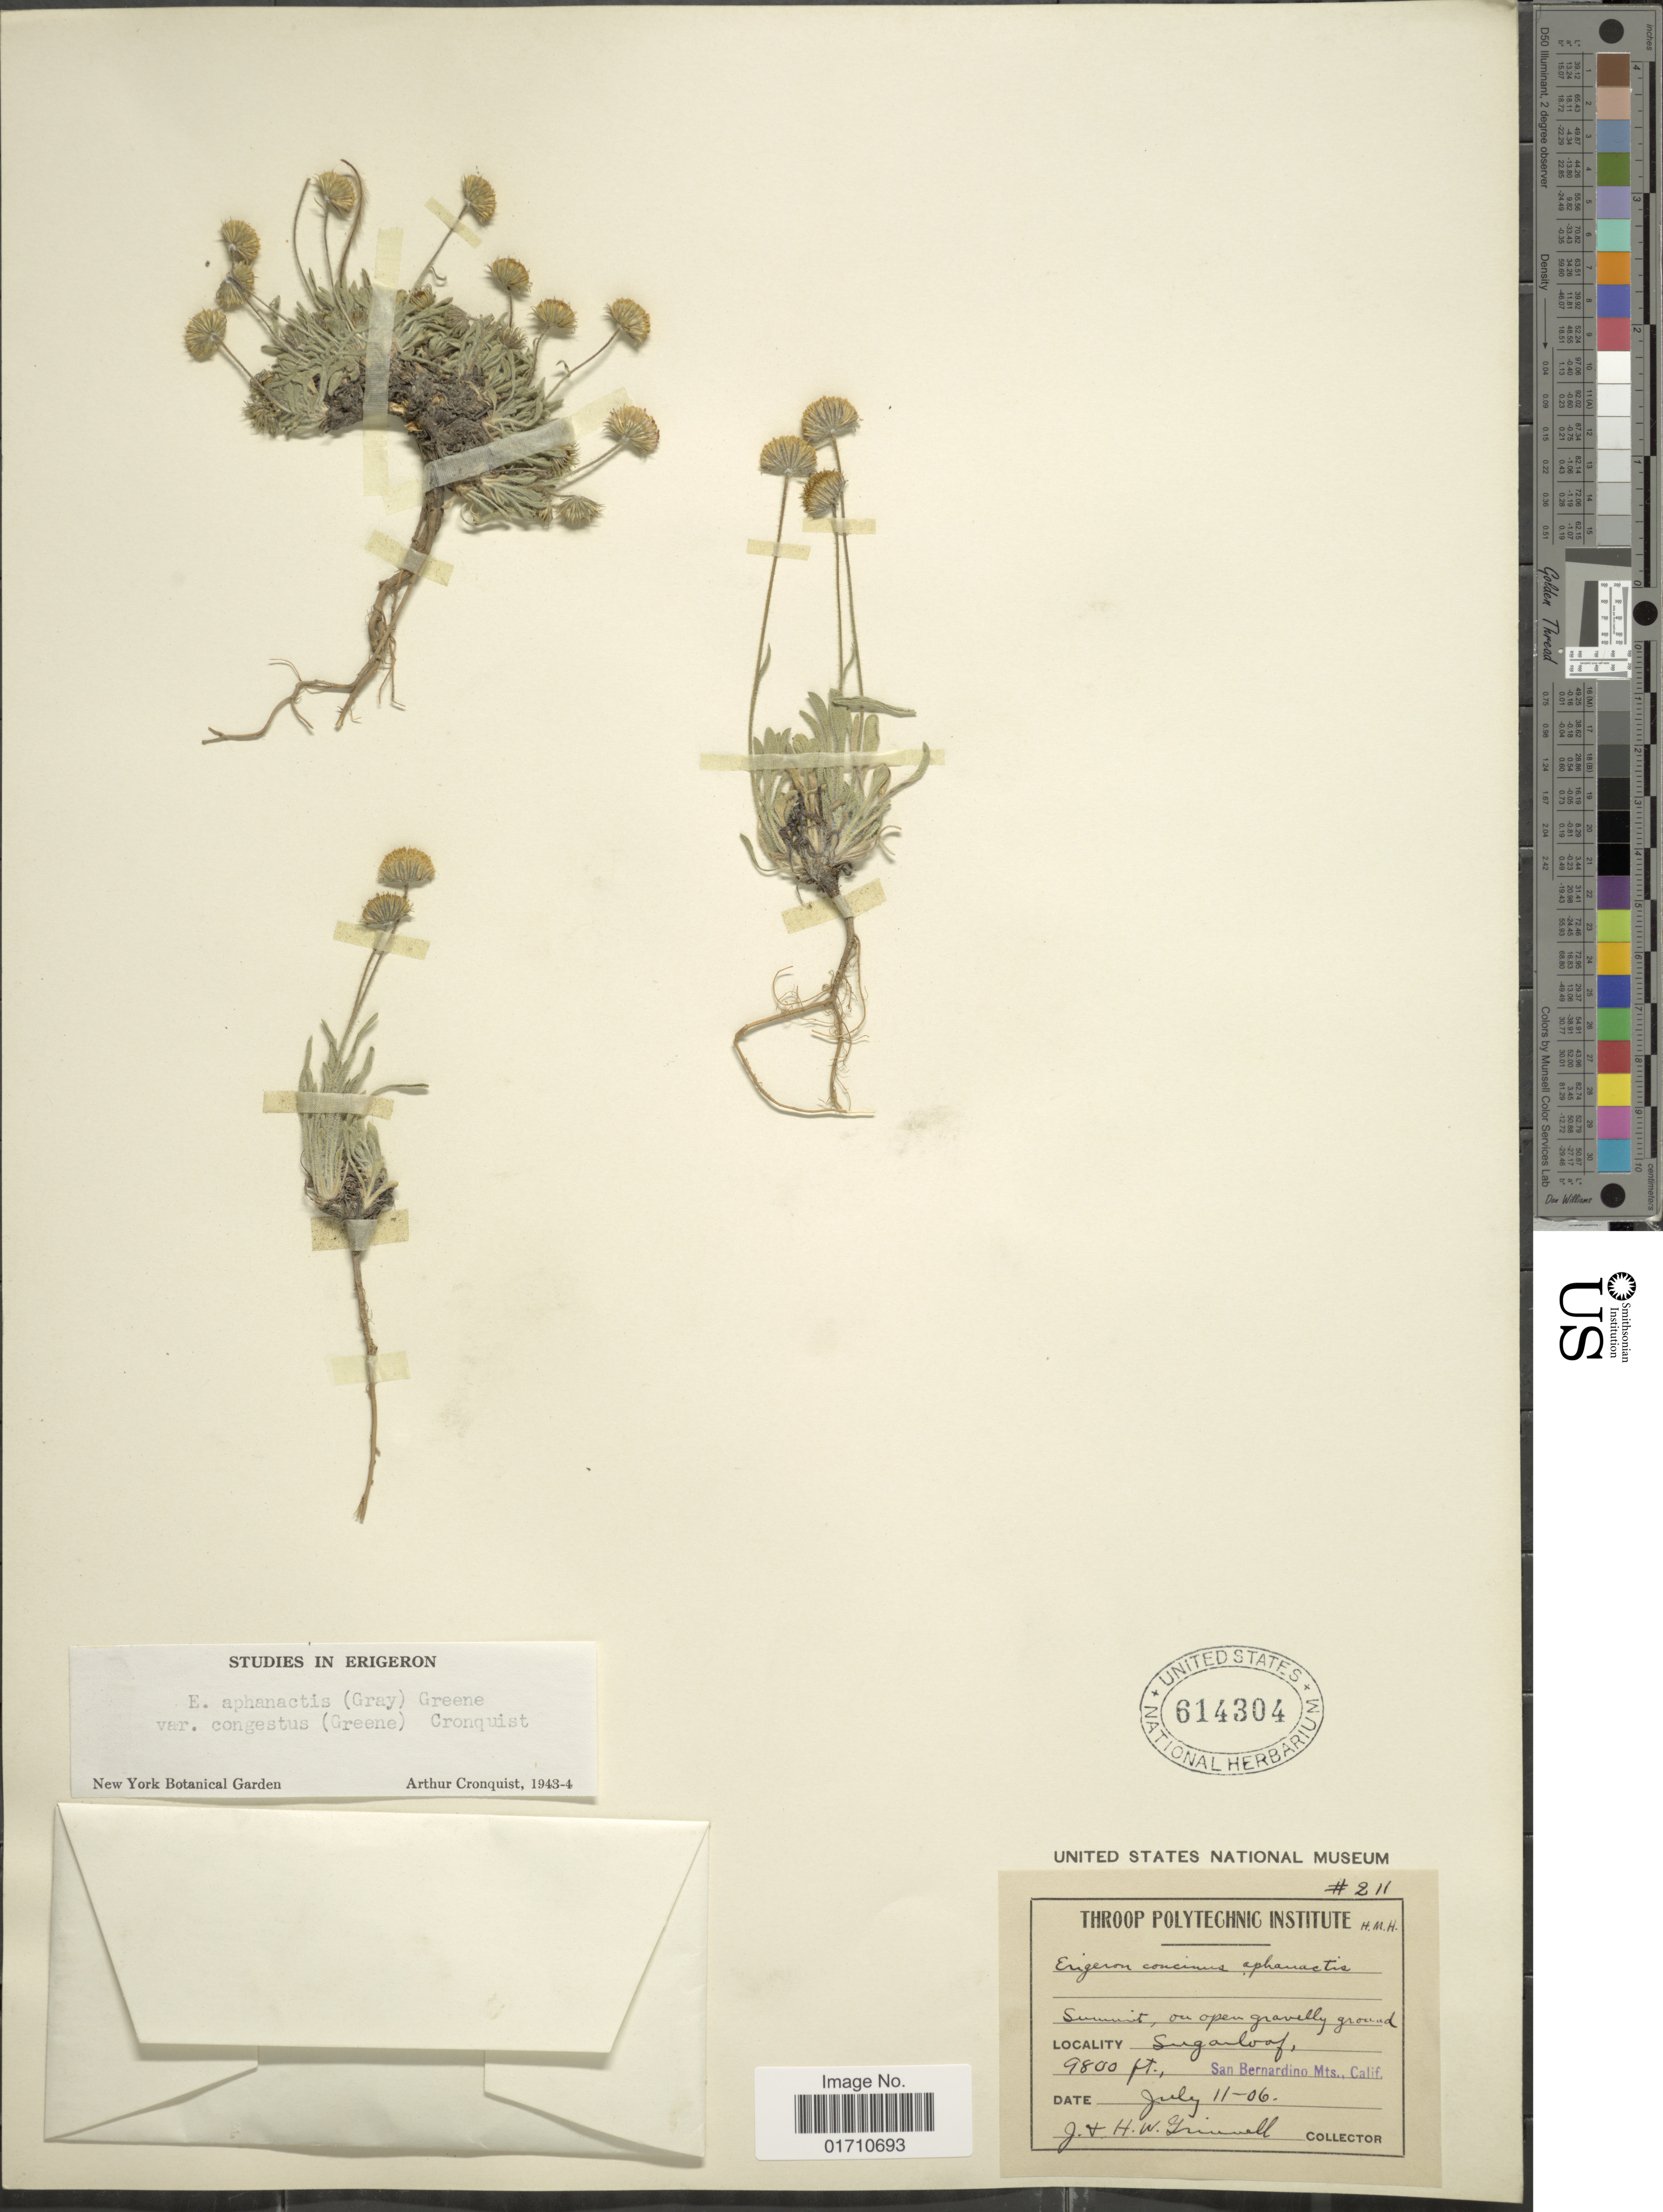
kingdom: Plantae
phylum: Tracheophyta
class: Magnoliopsida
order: Asterales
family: Asteraceae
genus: Erigeron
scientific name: Erigeron aphanactis var. congestus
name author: (Greene) Cronq.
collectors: J. Grinnell & H. Grinnell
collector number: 211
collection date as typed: Transcribed d/m/y: 11/7/6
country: United States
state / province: California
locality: Summit, on open gravelly ground, Sugarloaf, an Bernardino Mts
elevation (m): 2987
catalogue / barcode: US 614304